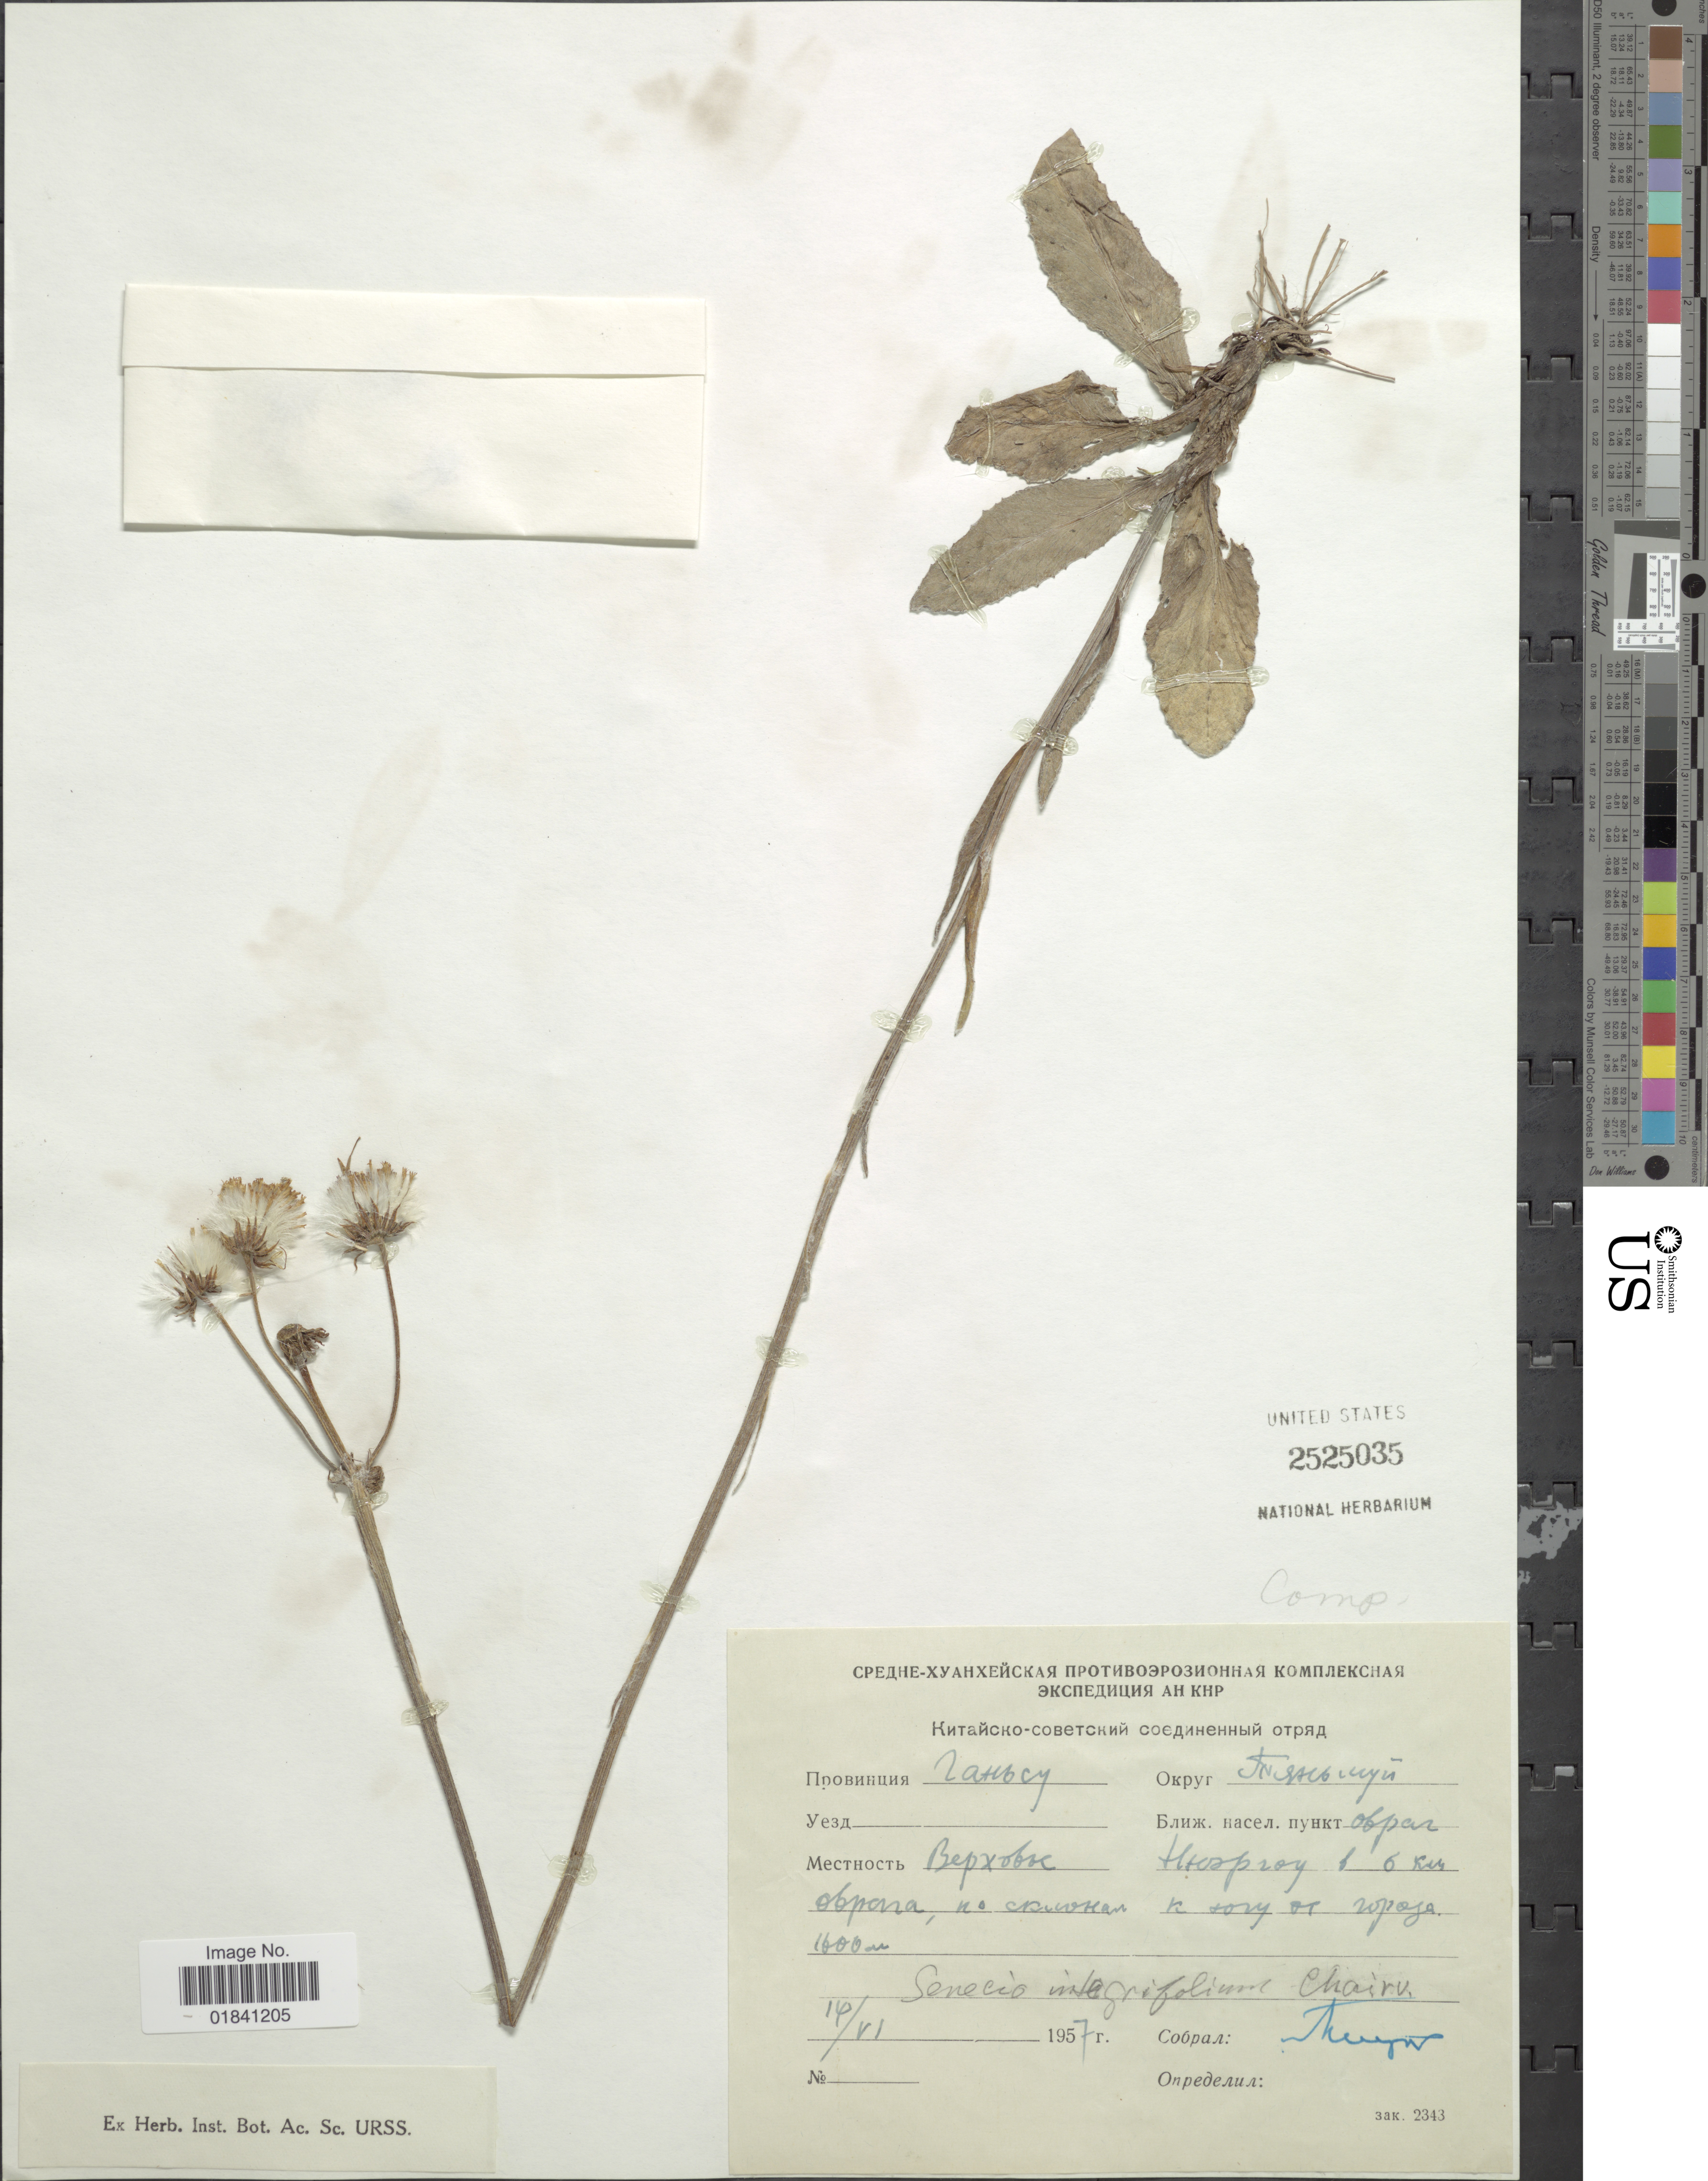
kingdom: Plantae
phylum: Tracheophyta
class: Magnoliopsida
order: Asterales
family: Asteraceae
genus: Senecio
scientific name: Senecio integrifolius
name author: (L.) Clairv.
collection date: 1957-06-14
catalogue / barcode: US 2525035